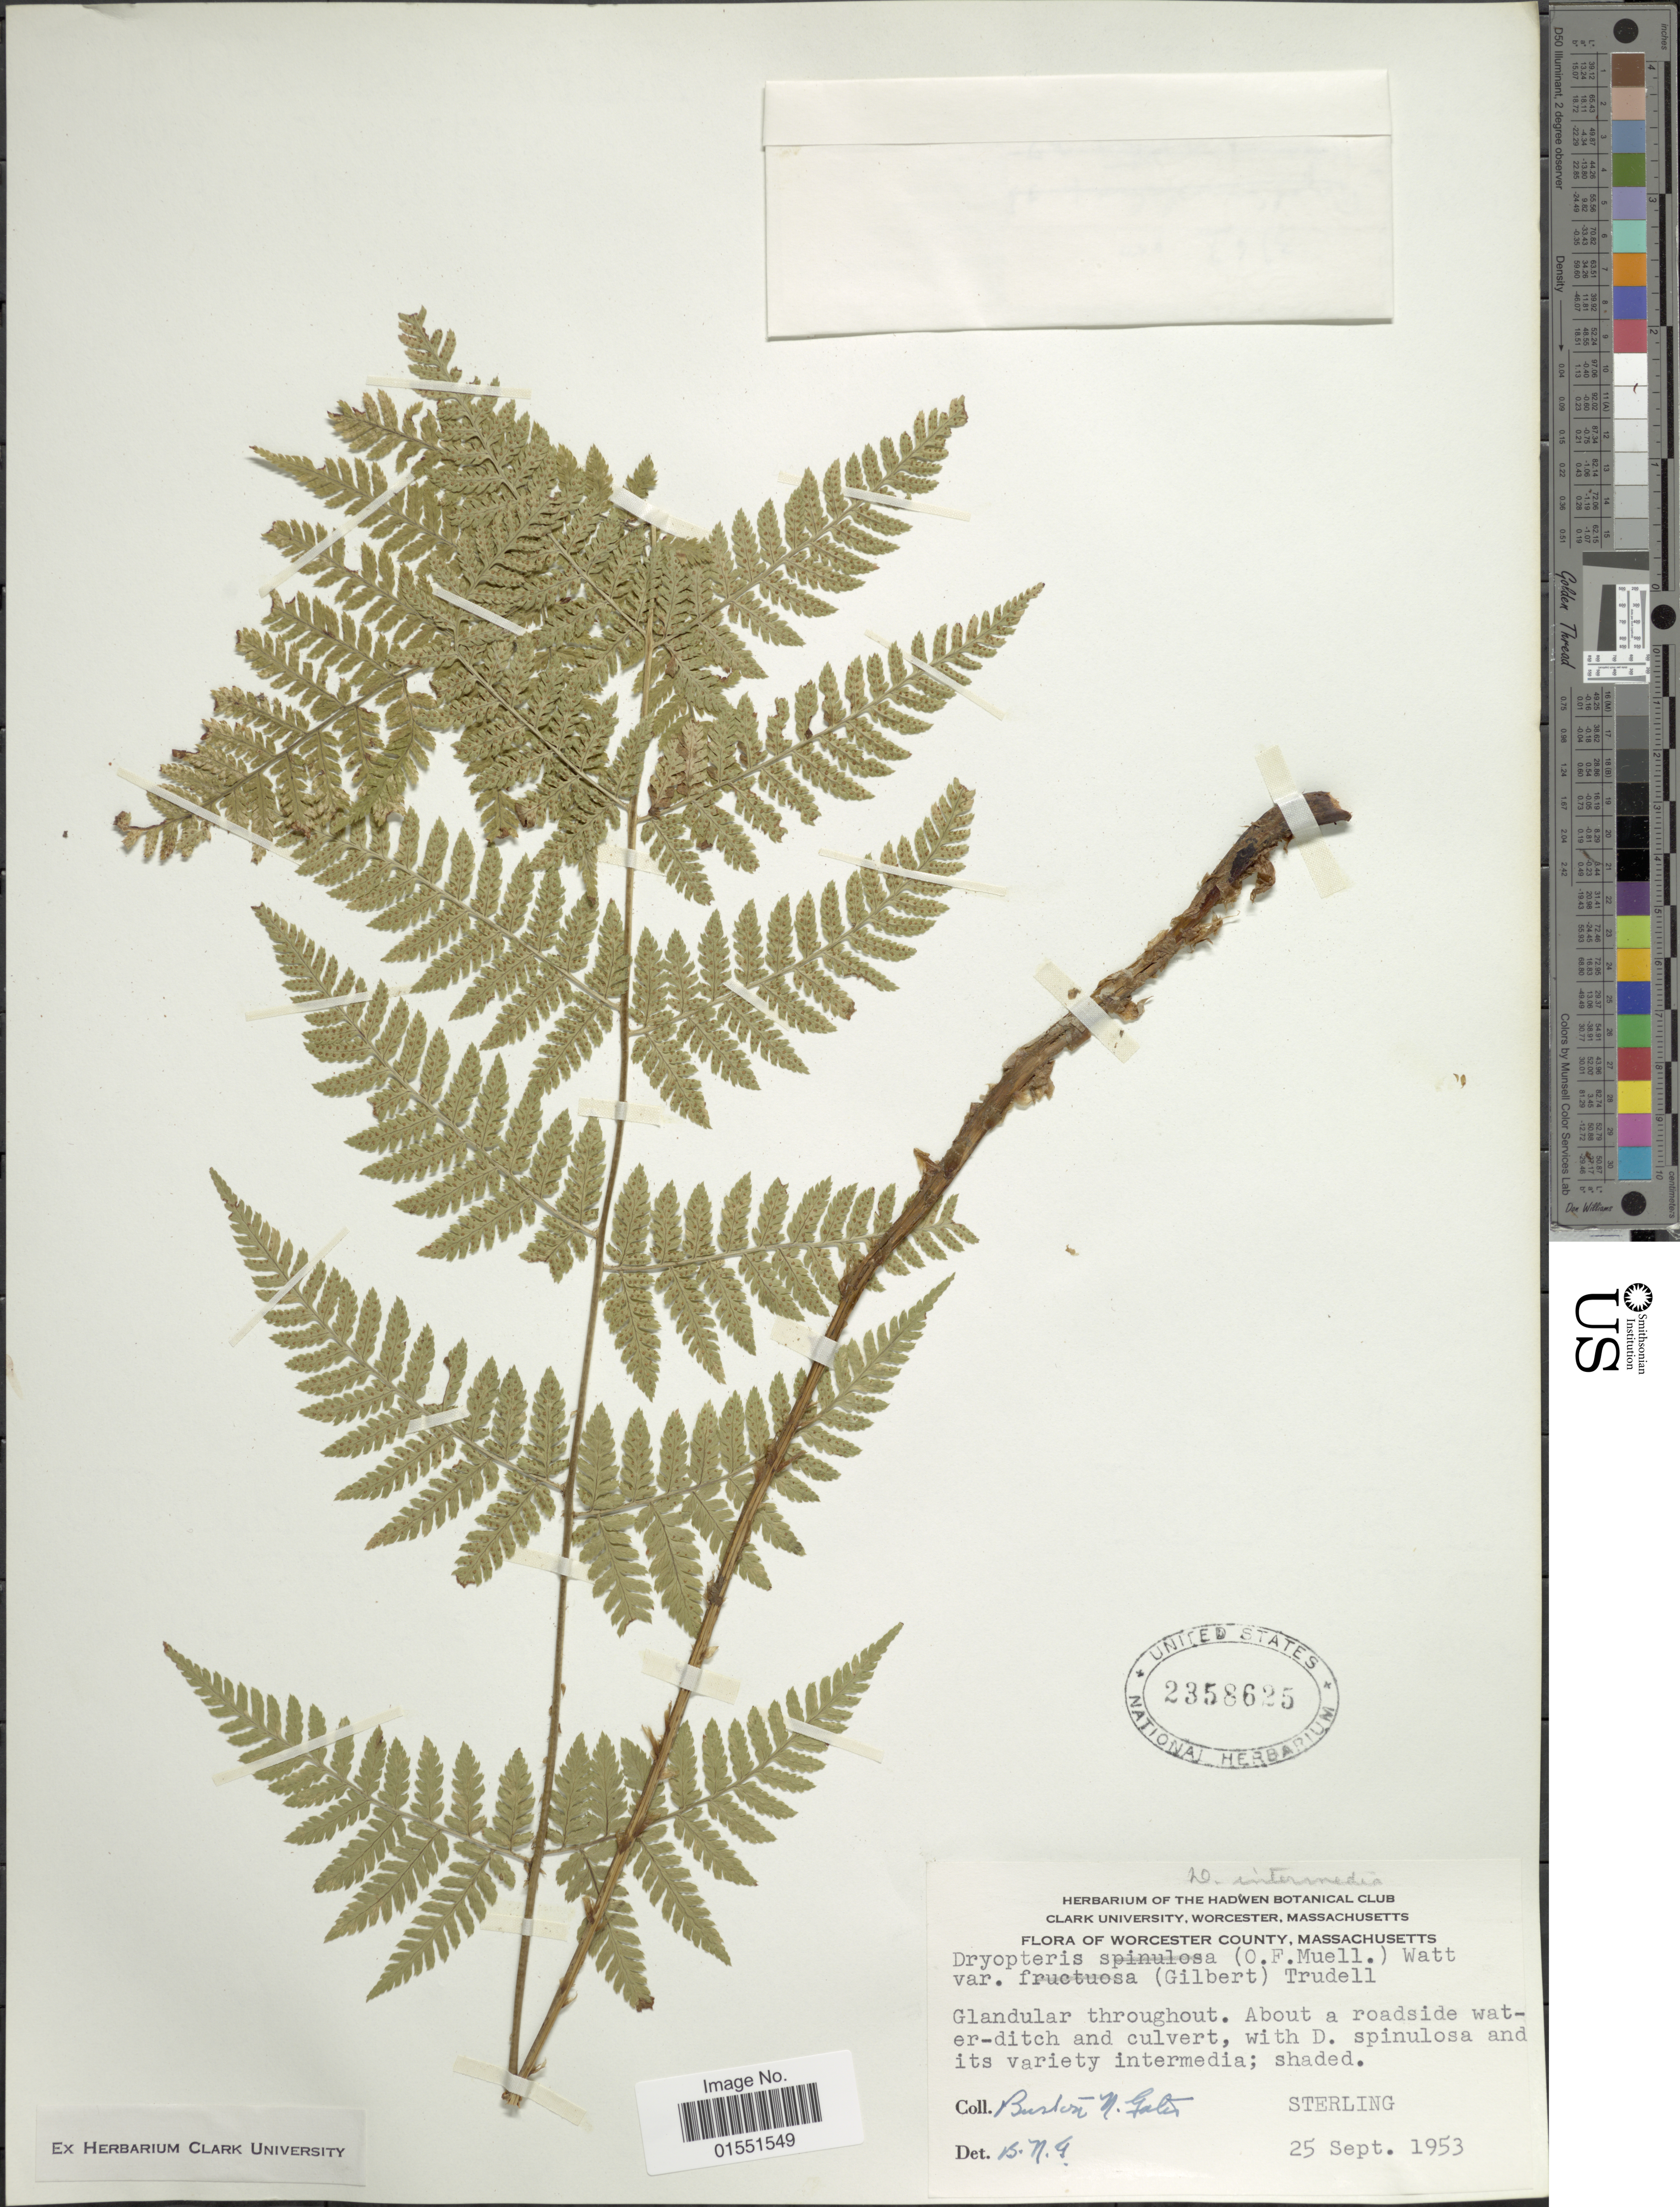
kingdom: Plantae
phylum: Tracheophyta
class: Polypodiopsida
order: Polypodiales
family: Dryopteridaceae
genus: Dryopteris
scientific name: Dryopteris intermedia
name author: (Muhl.) A. Gray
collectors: B. N. Gates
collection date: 1953-09-25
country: United States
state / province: Massachusetts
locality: Worcester County, Sterling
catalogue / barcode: US 2358625